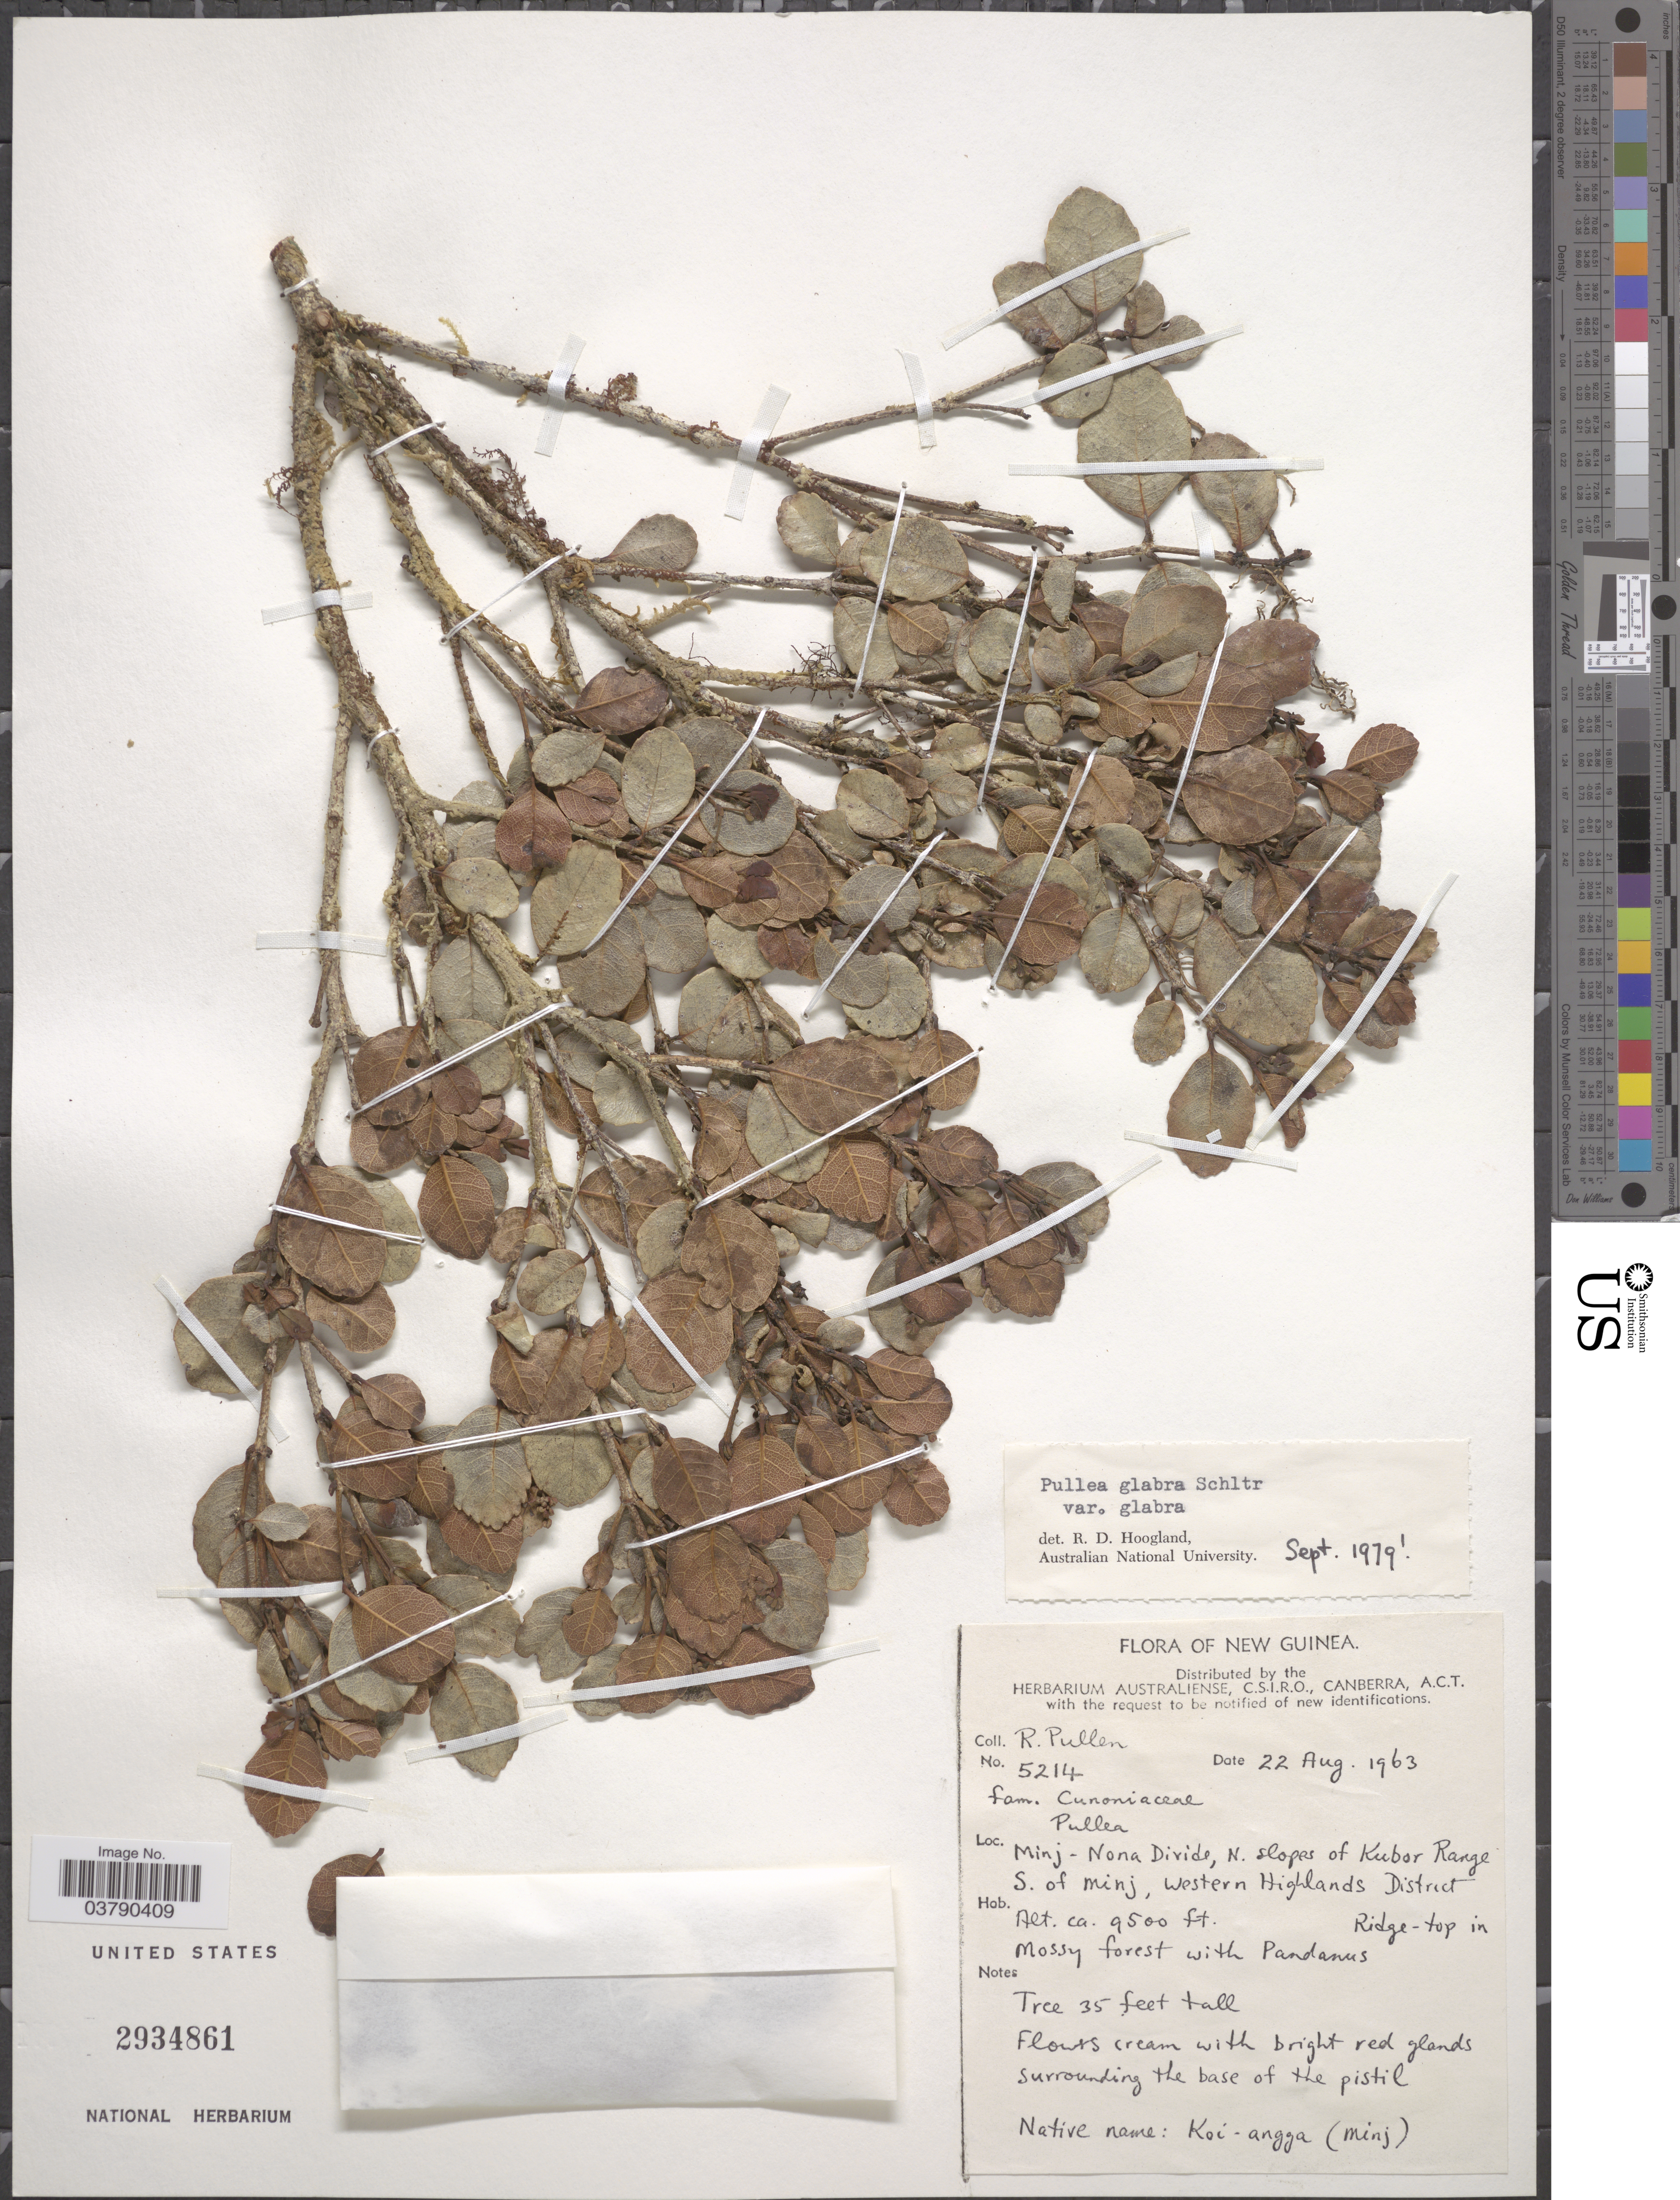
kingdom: Plantae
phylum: Tracheophyta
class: Magnoliopsida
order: Oxalidales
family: Cunoniaceae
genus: Pullea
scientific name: Pullea glabra var. glabra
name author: Schltr.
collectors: R. Pullen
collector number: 5214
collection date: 1963-08-22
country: Papua New Guinea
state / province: Western Highlands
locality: New Guinea. Minj-Nona divide, N. slopes of Kubor Range. S. of Minj, Western Highlands District.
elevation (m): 2896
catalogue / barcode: US 2934861